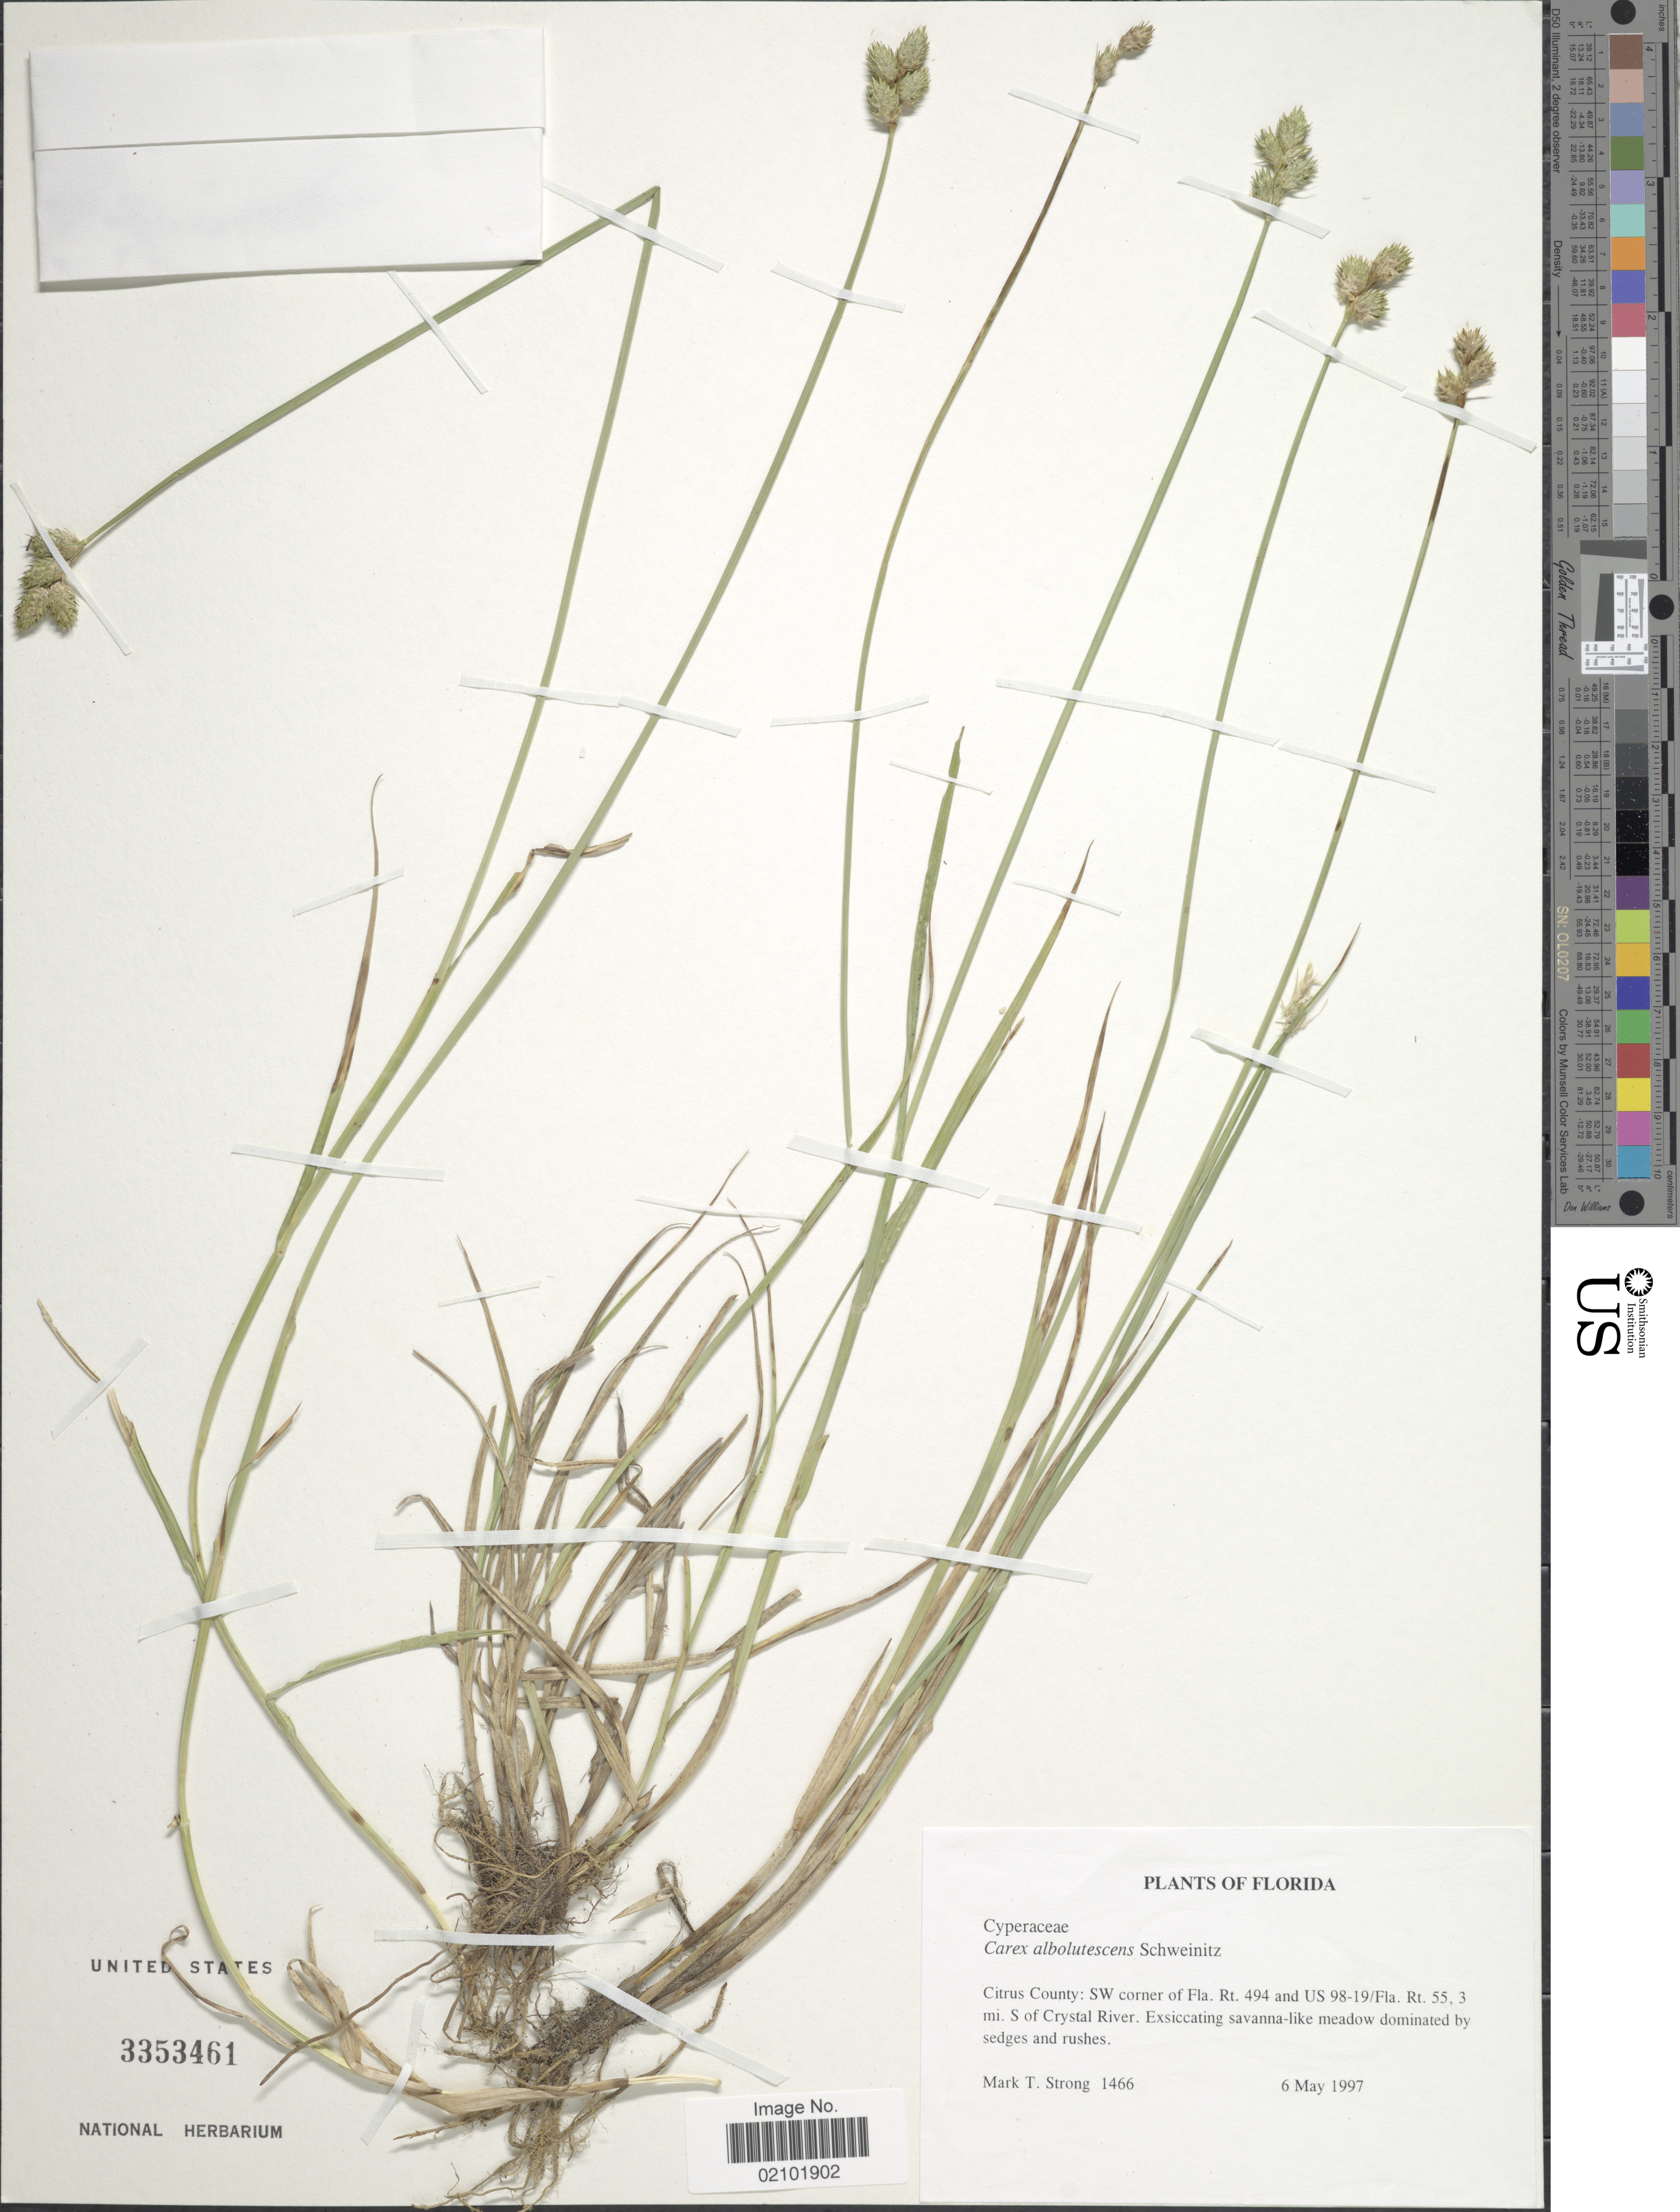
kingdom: Plantae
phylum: Tracheophyta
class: Liliopsida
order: Poales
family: Cyperaceae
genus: Carex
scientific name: Carex albolutescens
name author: Schwein.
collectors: M. T. Strong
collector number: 1466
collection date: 1997-05-06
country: United States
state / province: Florida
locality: Citrus County: SW corner of Fla. Rt. 494 and US 98-19/Fla. Rt. 55, 3 mi. S of Crystal River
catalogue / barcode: US 3353461